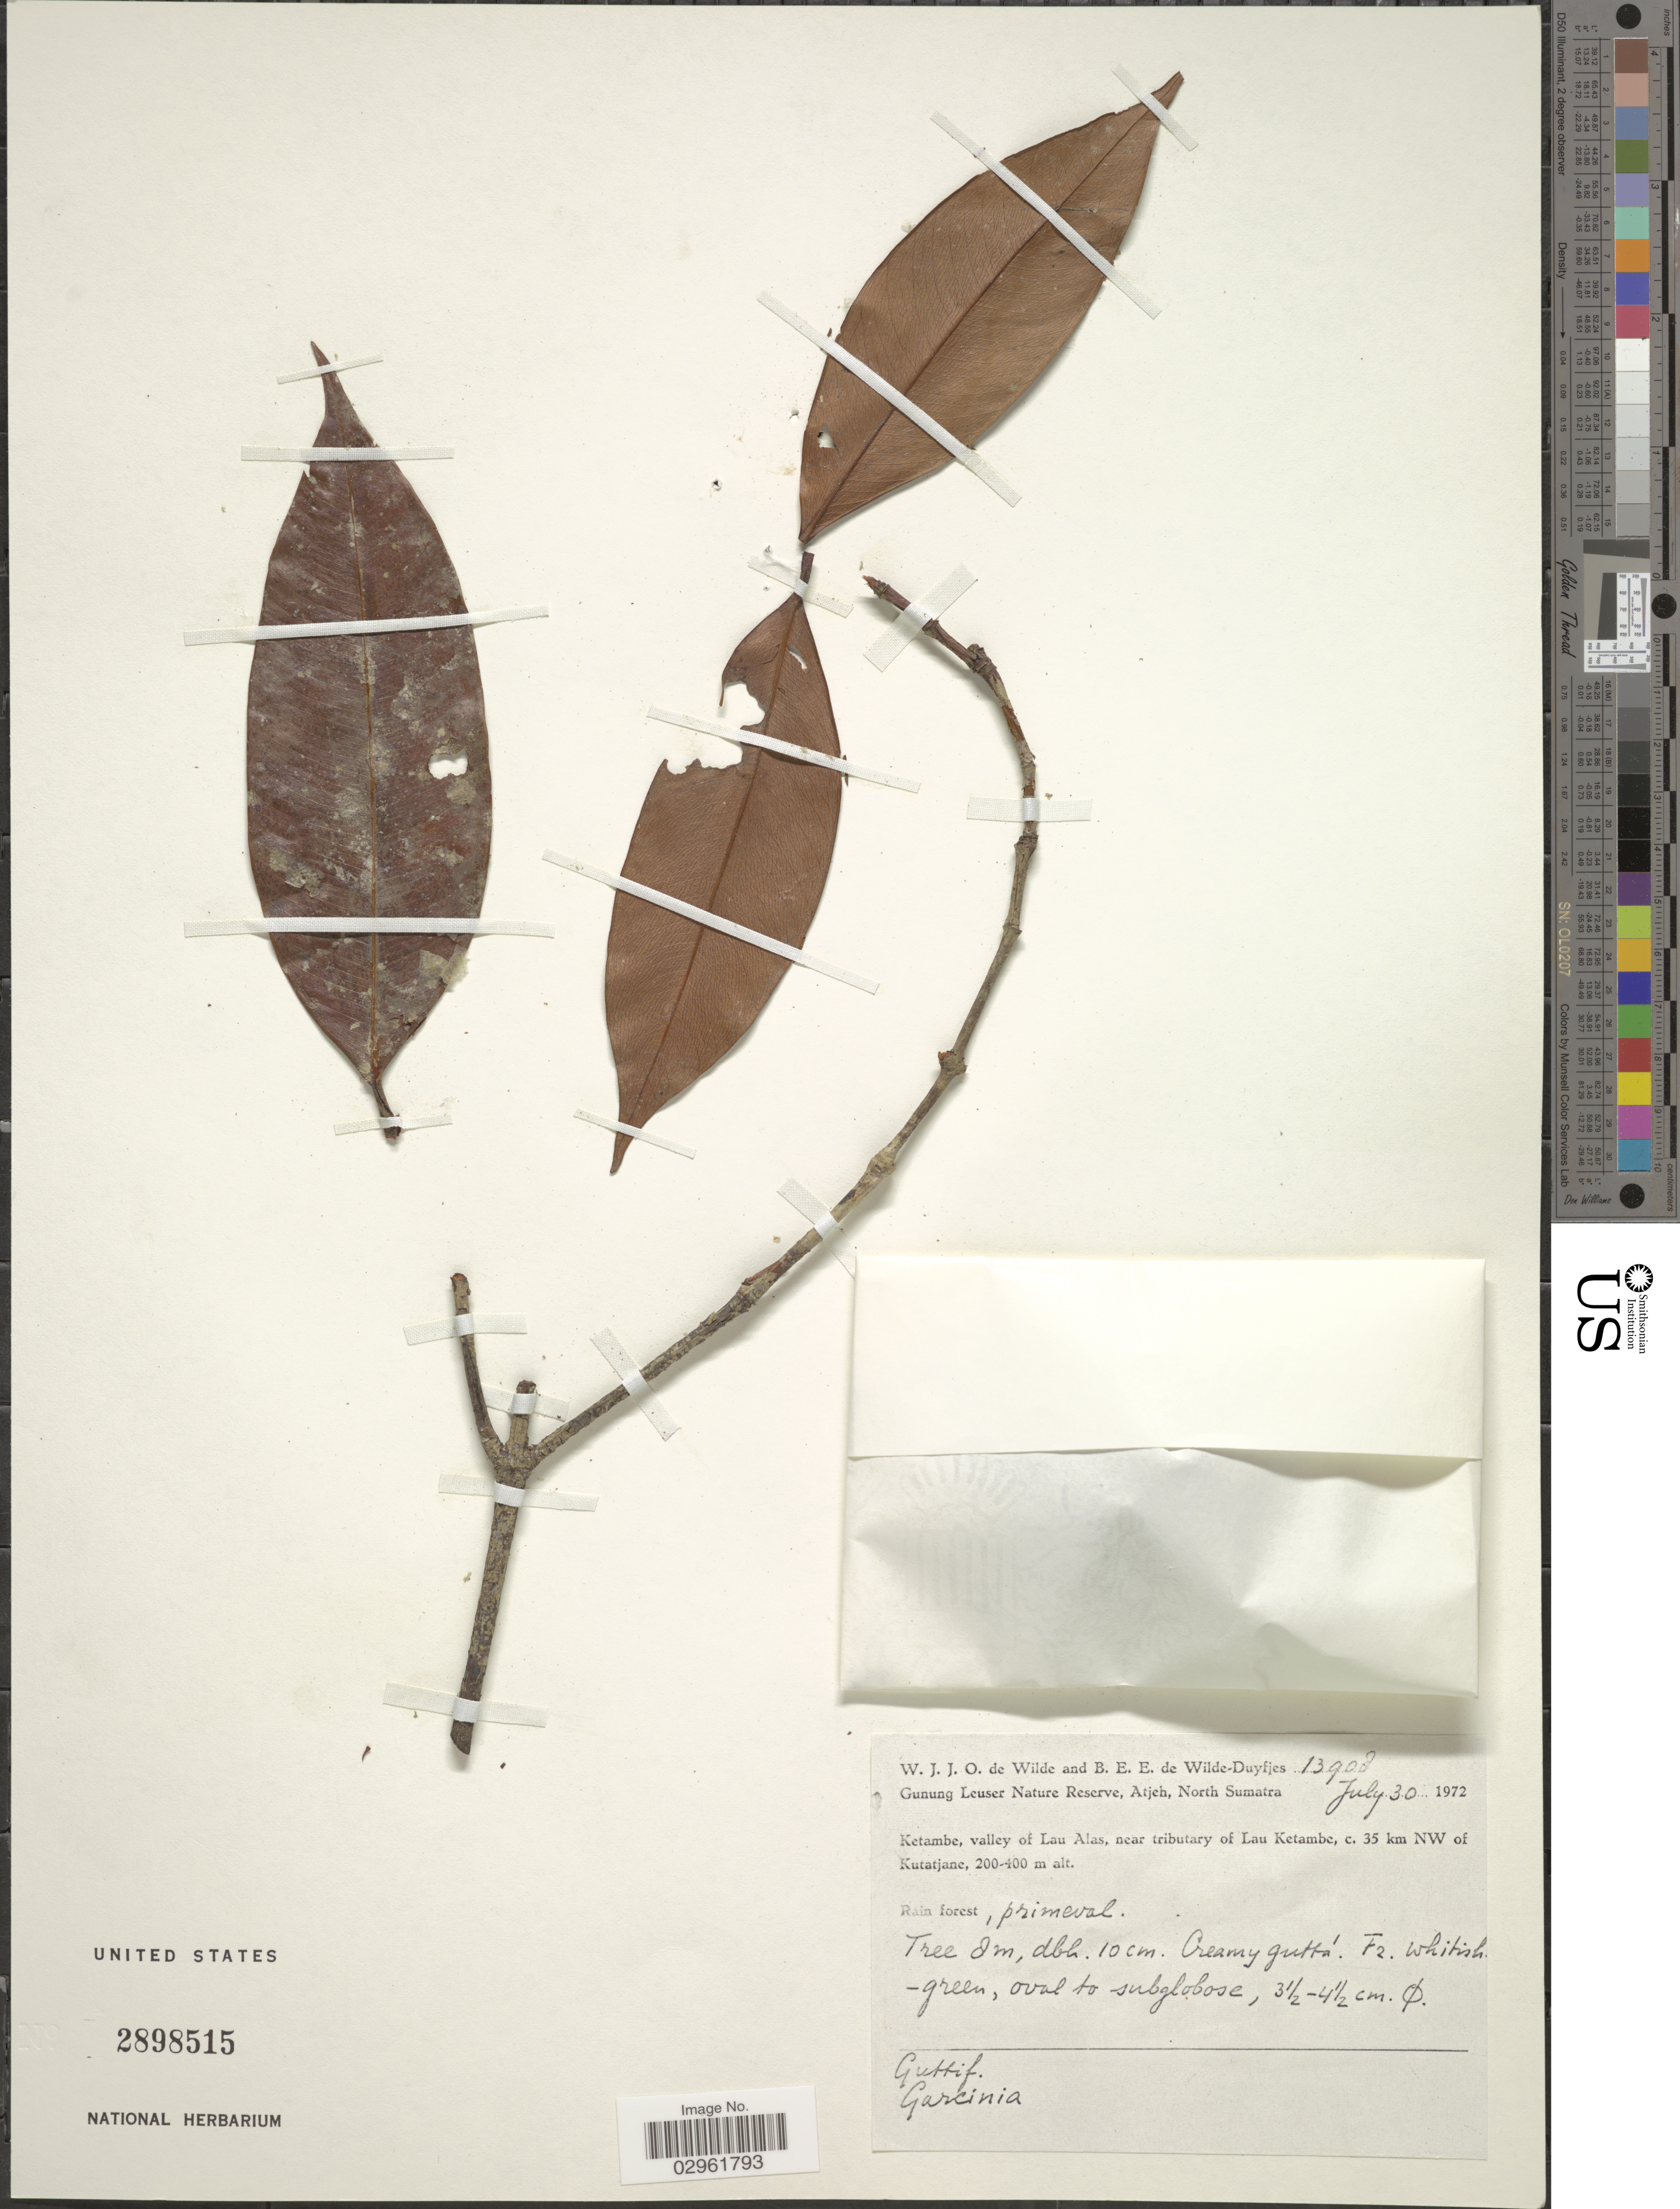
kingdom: Plantae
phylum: Tracheophyta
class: Magnoliopsida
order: Malpighiales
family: Clusiaceae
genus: Garcinia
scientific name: Garcinia sp.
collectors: W. J. de Wilde & B. E. de Wilde-Duyfjes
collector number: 13908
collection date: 1972-07-30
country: Indonesia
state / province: Sumatra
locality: Gunung Leuser Nature Reserve, Atjeh, North Sumatra, Ketambe, valley of Lau Alas, near tributary of Lau Ketambe, c. 35 km NW of Kutatjane.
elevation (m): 200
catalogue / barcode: US 2898515